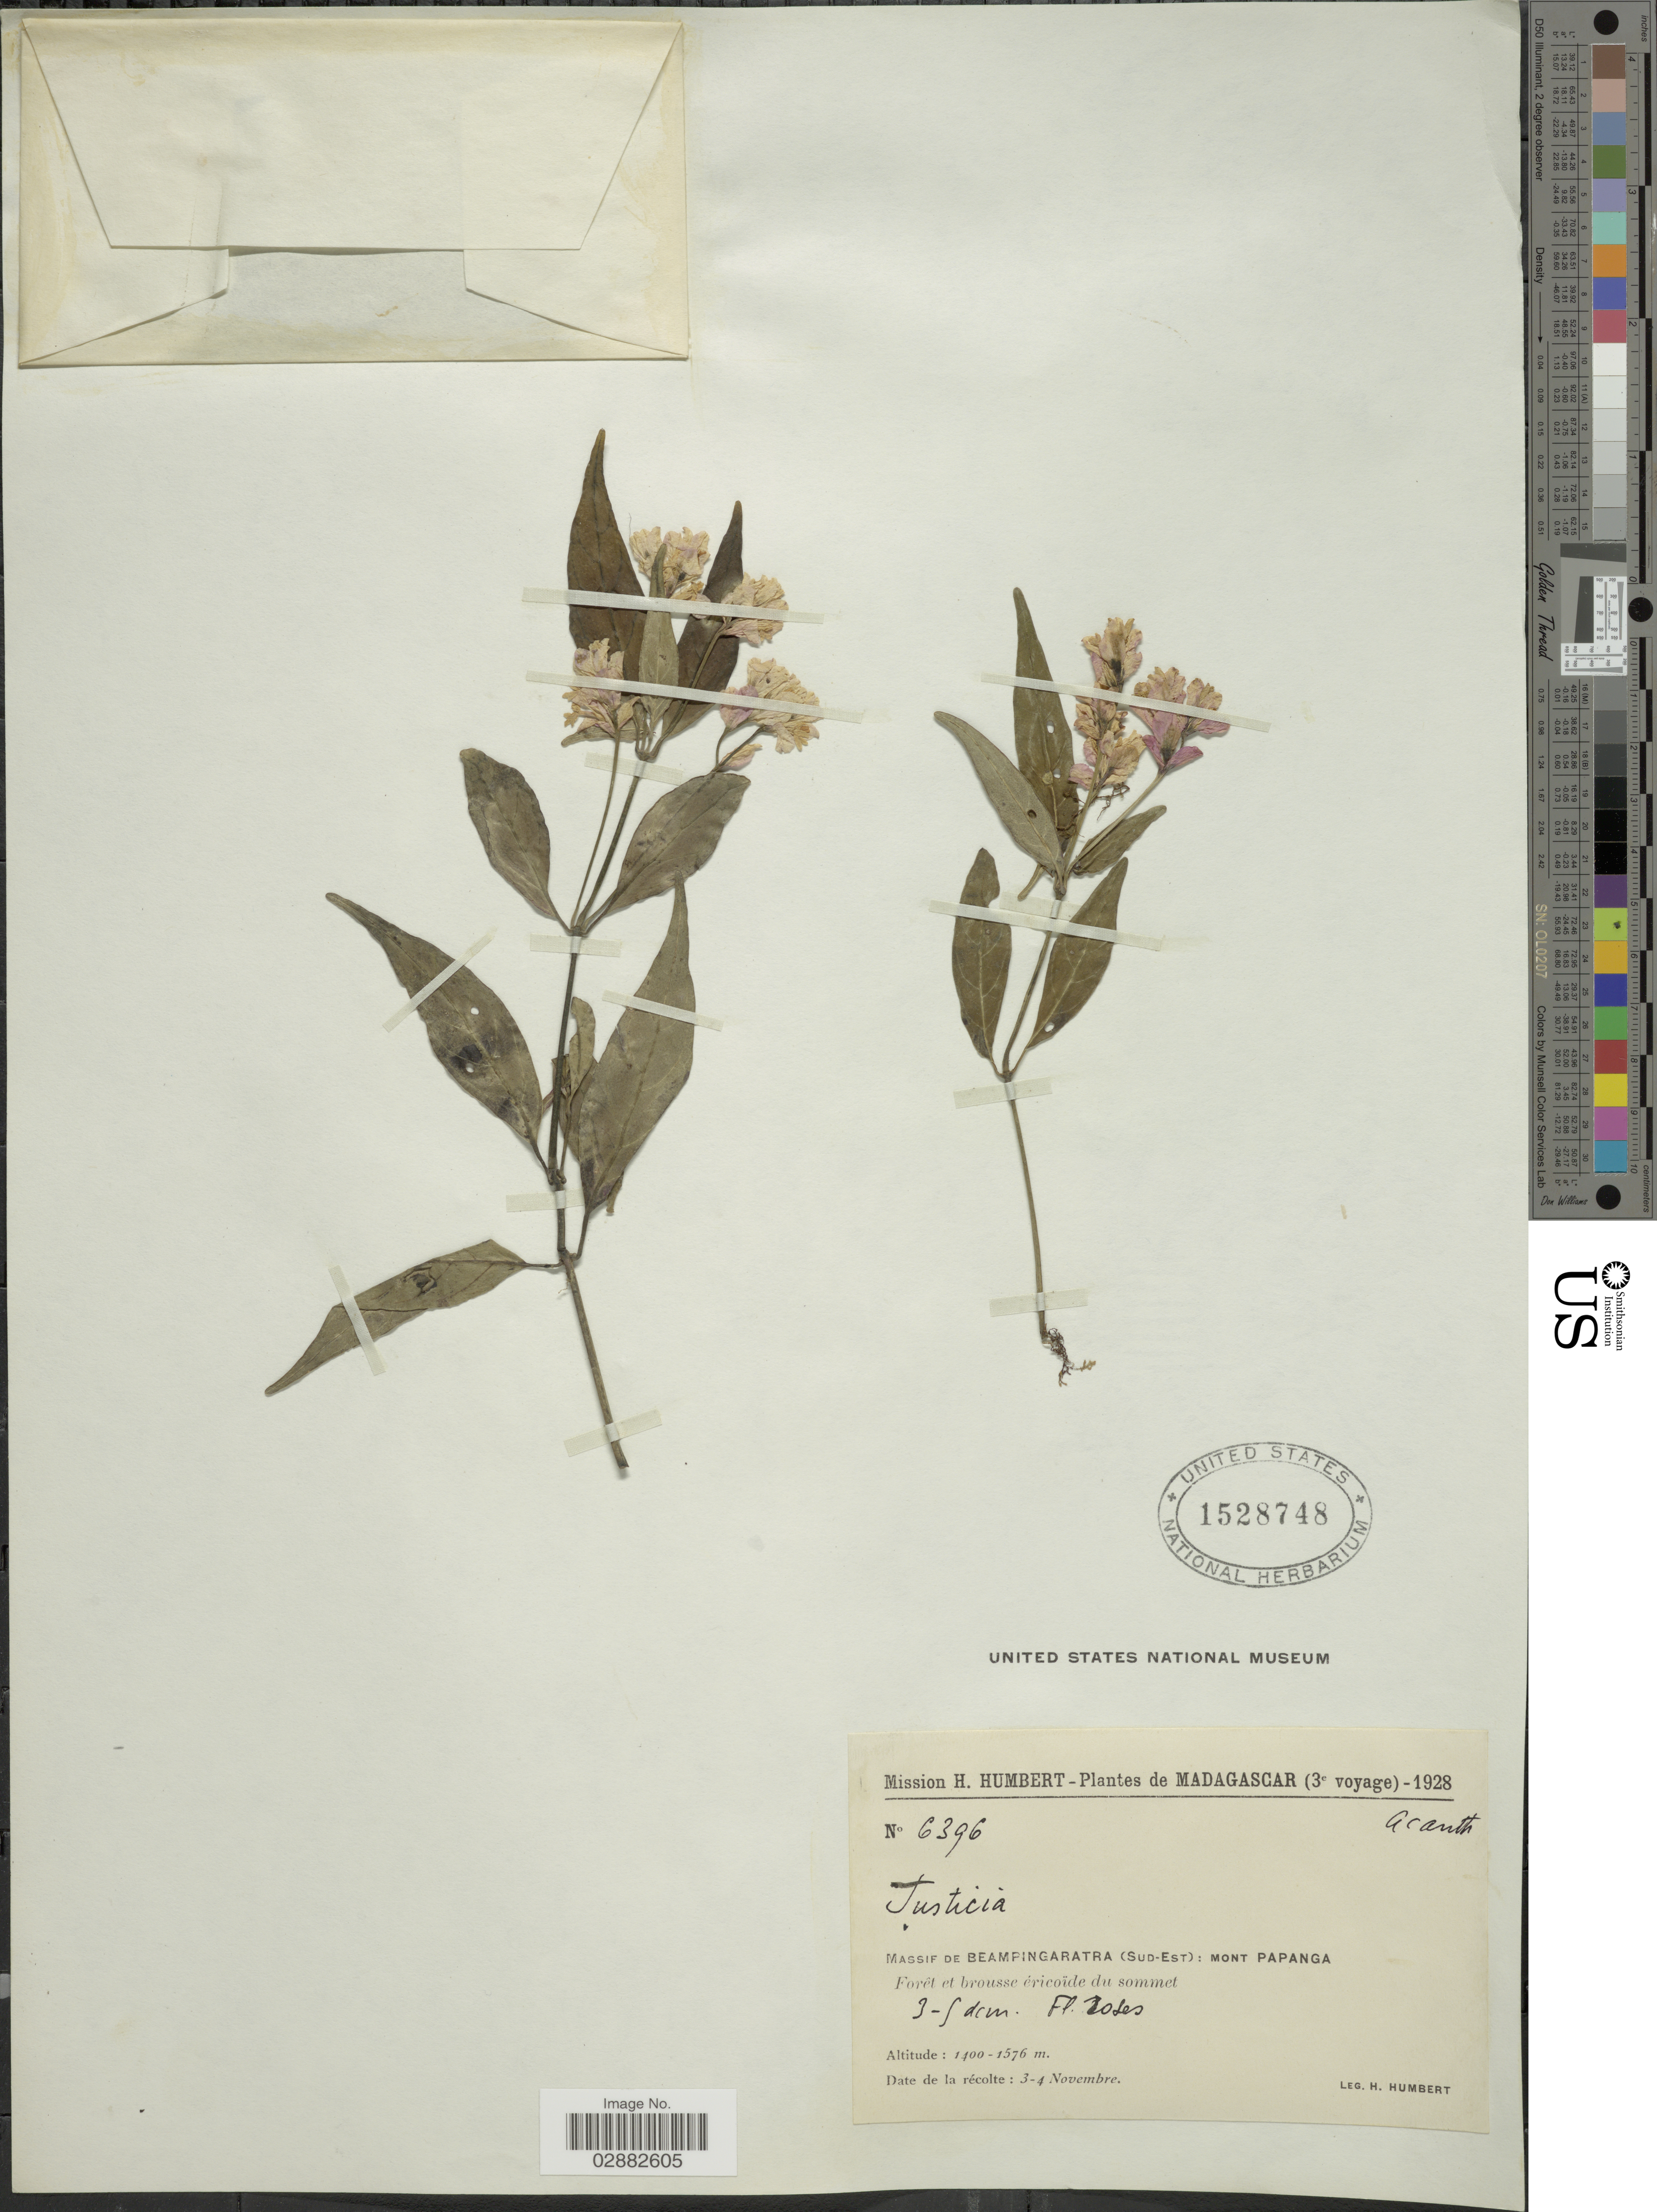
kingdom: Plantae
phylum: Tracheophyta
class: Magnoliopsida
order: Lamiales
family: Acanthaceae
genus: Justicia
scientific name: Justicia sp.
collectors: H. Humbert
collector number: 6396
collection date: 1928-11-03/1928-11-04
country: Madagascar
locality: Massif de Beampingaratra (Sud-Est): Mont Papanga.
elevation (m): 1400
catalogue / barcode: US 1528748